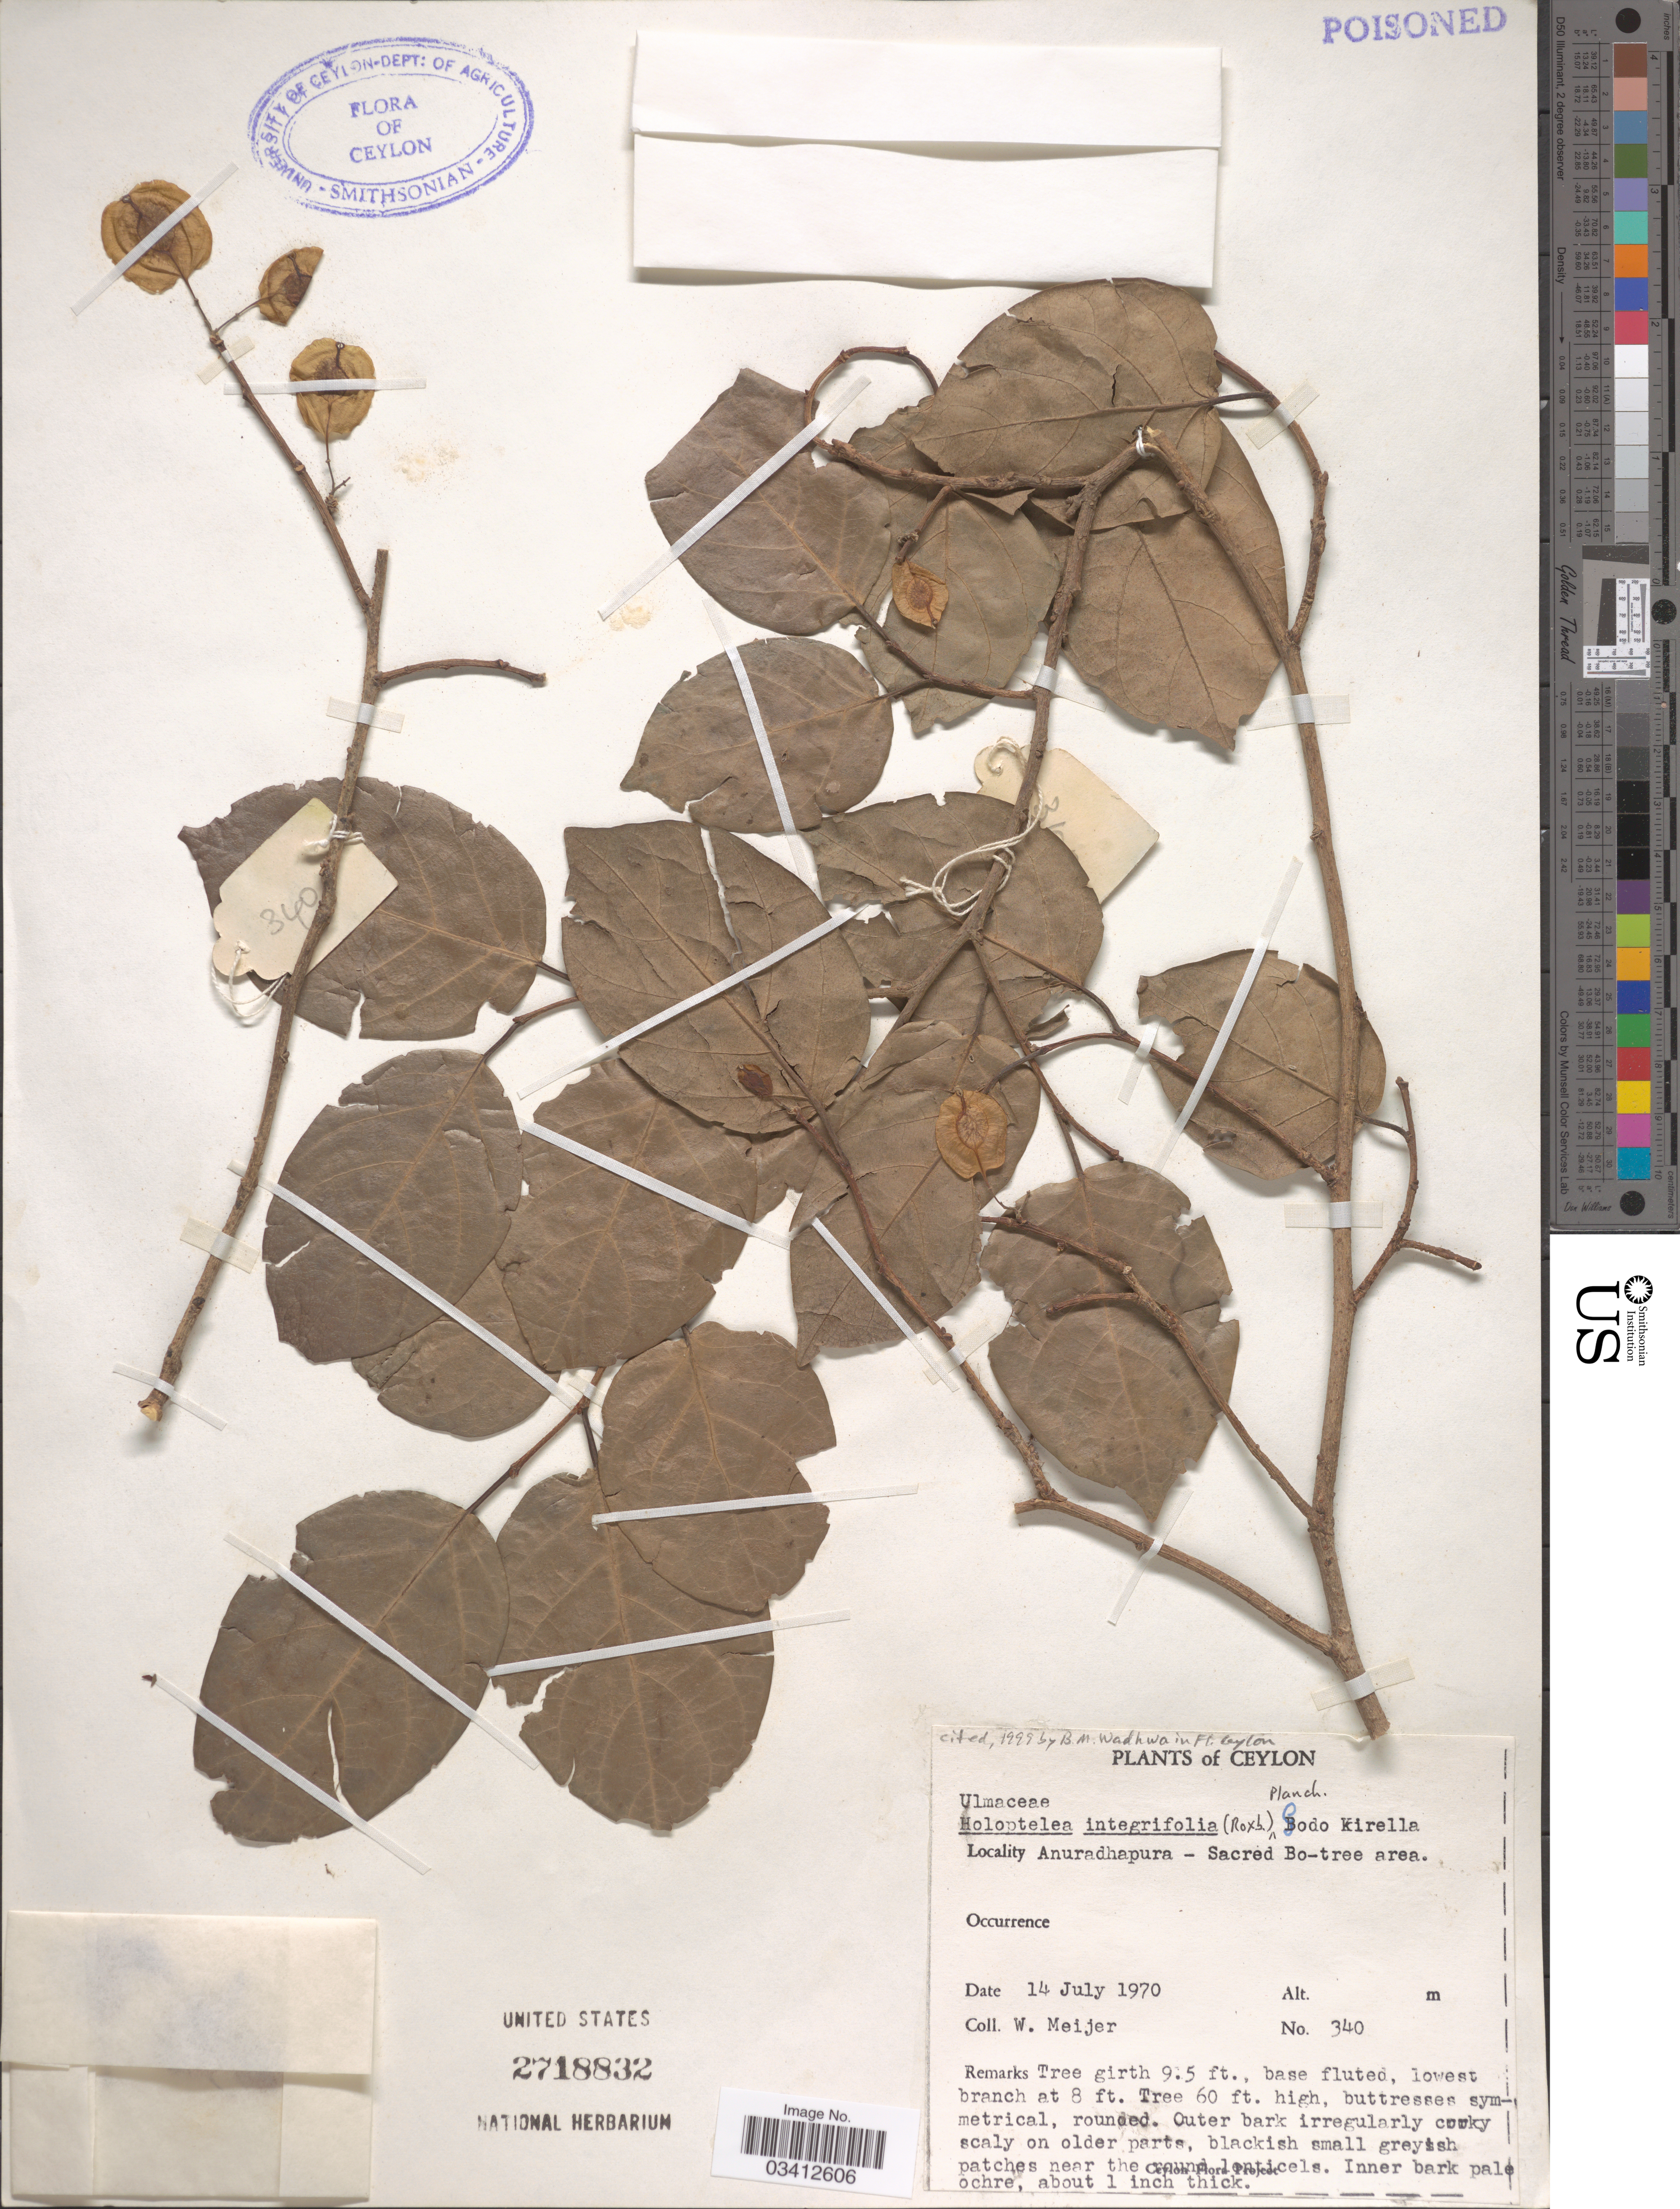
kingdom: Plantae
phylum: Tracheophyta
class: Magnoliopsida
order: Rosales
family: Ulmaceae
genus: Holoptelea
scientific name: Holoptelea integrifolia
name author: (Roxb.) Planch.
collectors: W. Meijer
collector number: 340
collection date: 1970-07-14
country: Sri Lanka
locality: Ceylon. Anuradhapura-Sacred Bo-tree area.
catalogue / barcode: US 2718832